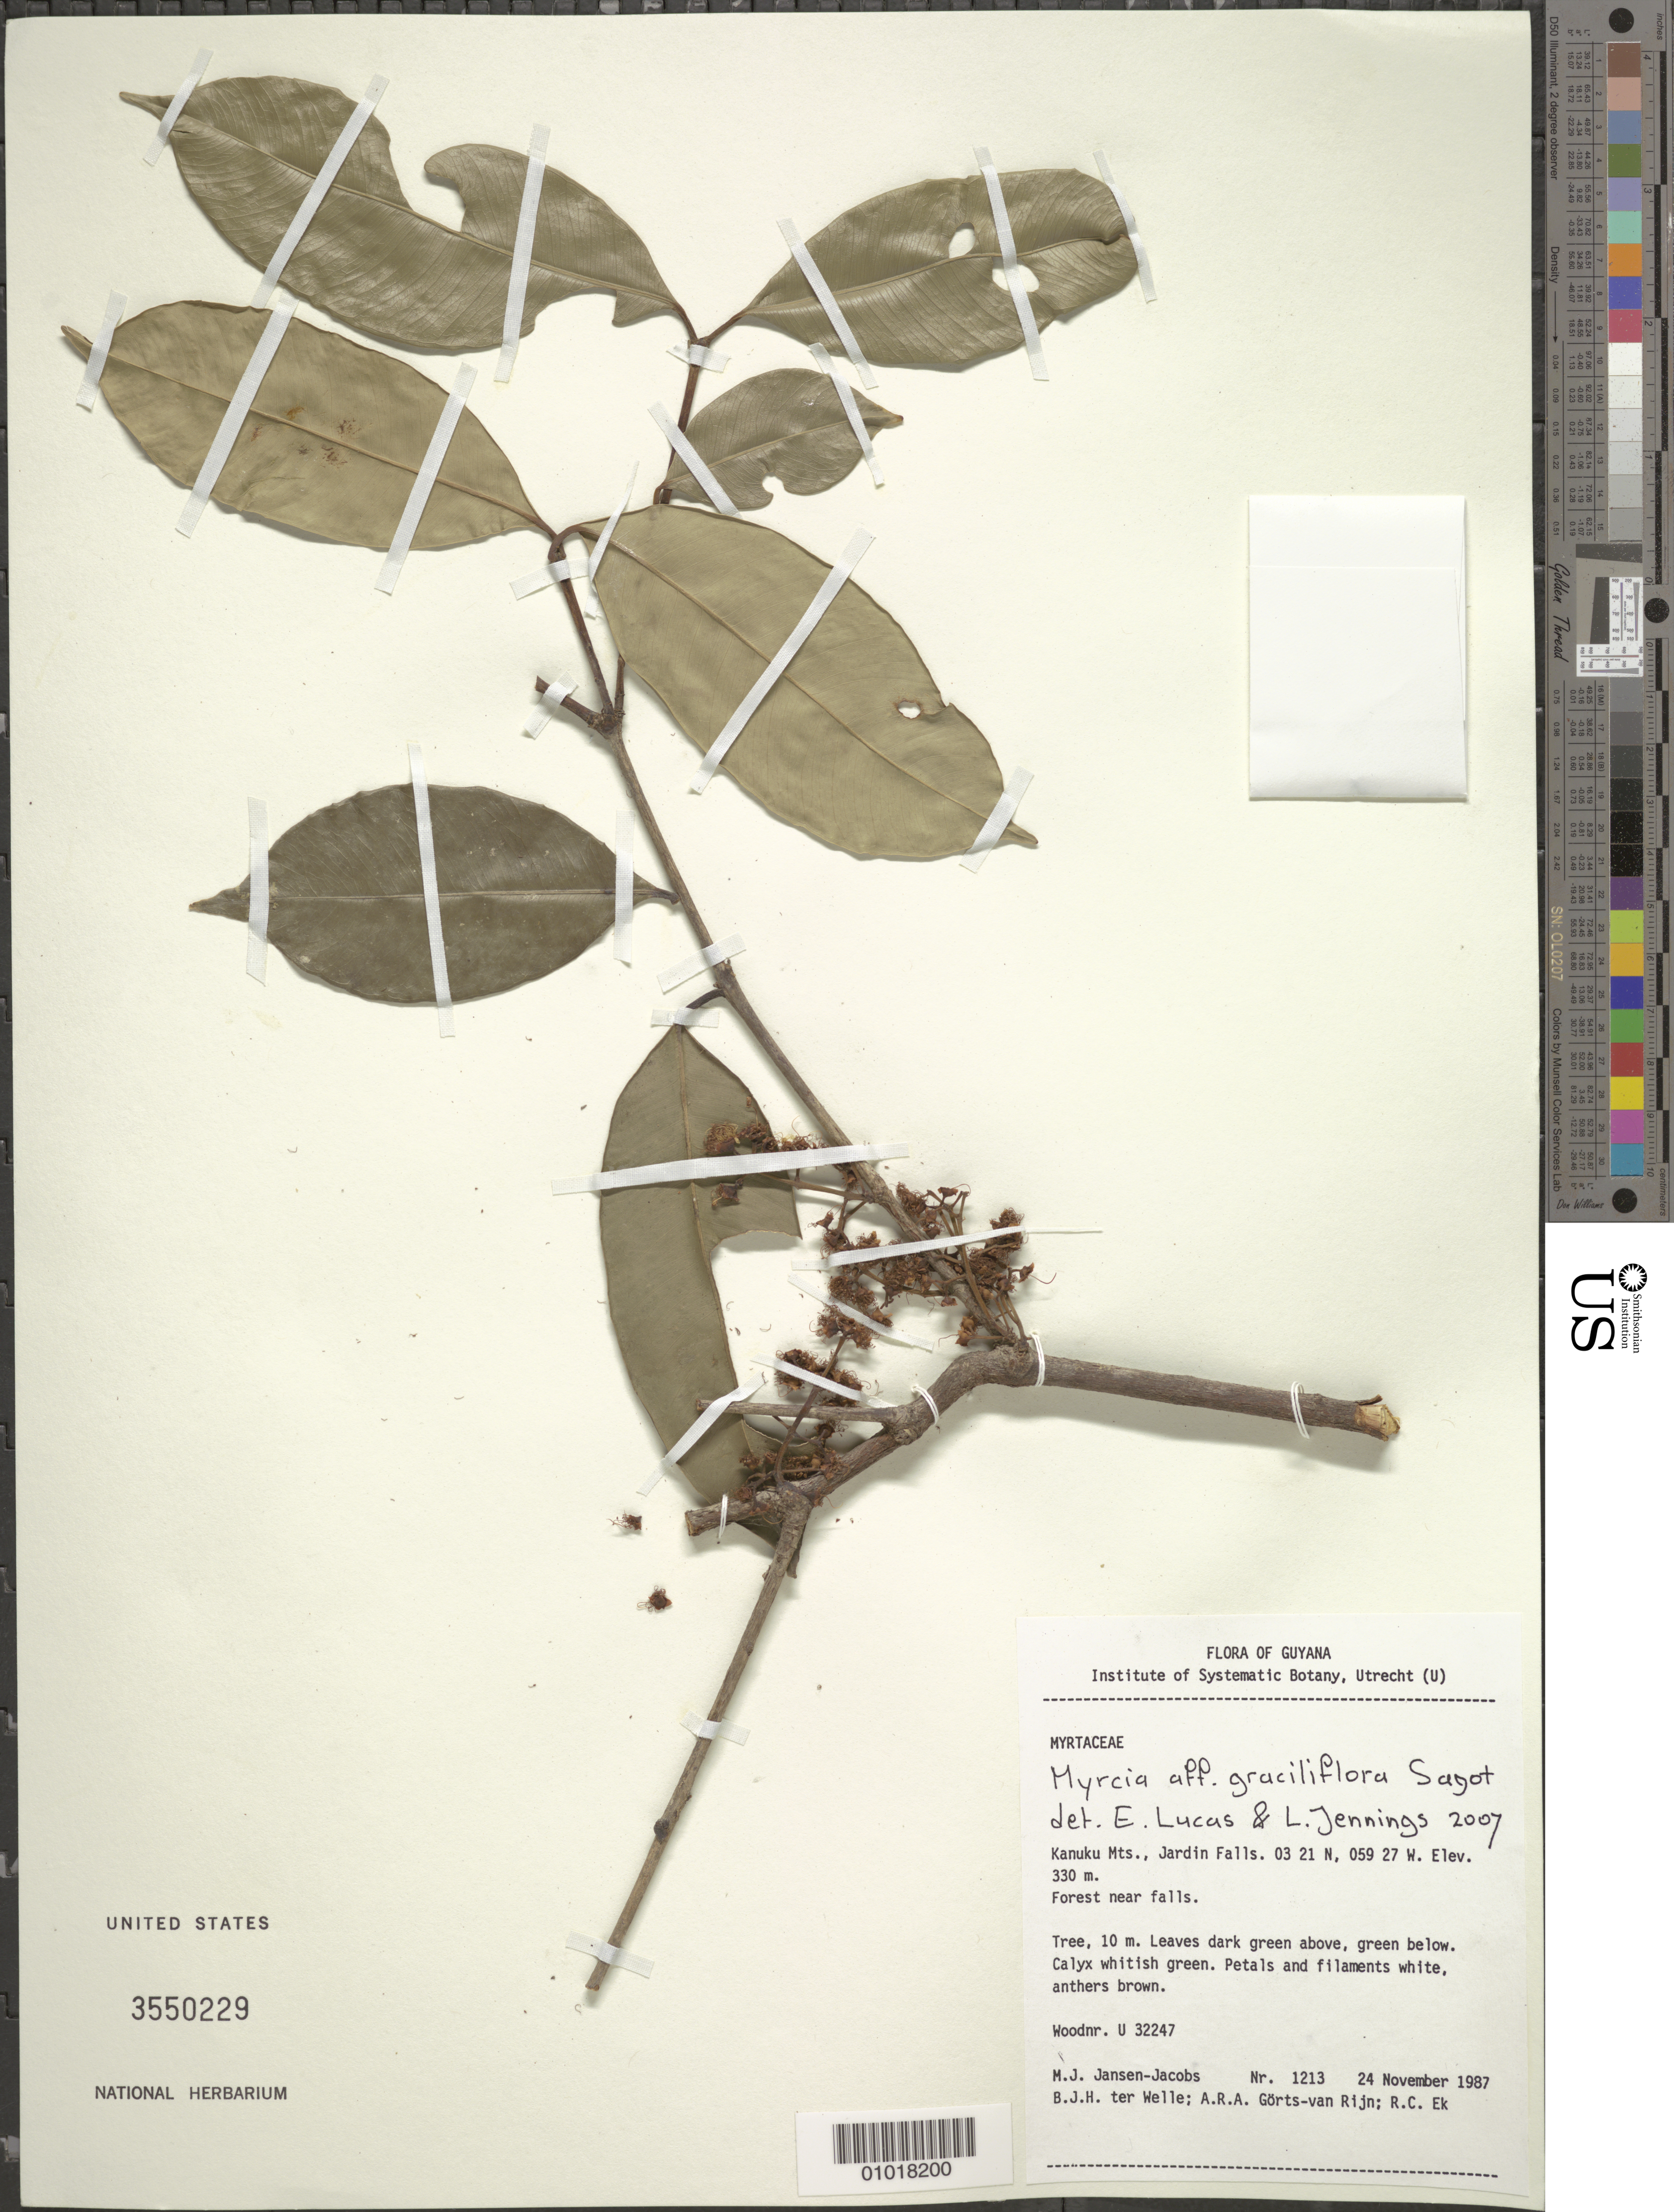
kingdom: Plantae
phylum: Tracheophyta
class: Magnoliopsida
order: Myrtales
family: Myrtaceae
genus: Myrcia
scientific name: Myrcia graciliflora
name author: Sagot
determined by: Lucas, E.; Jennings, L. V.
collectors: M. J. Jansen-Jacobs, B. Welle, A. .R. A. Görts-van Rijn & R. C. Ek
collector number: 1213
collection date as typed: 24-Nov-87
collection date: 1987-11-24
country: Guyana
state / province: U. Takutu-U. Essequibo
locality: Kanuku Mts., Jardin Falls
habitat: Forest near falls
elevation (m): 330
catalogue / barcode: US 3550229